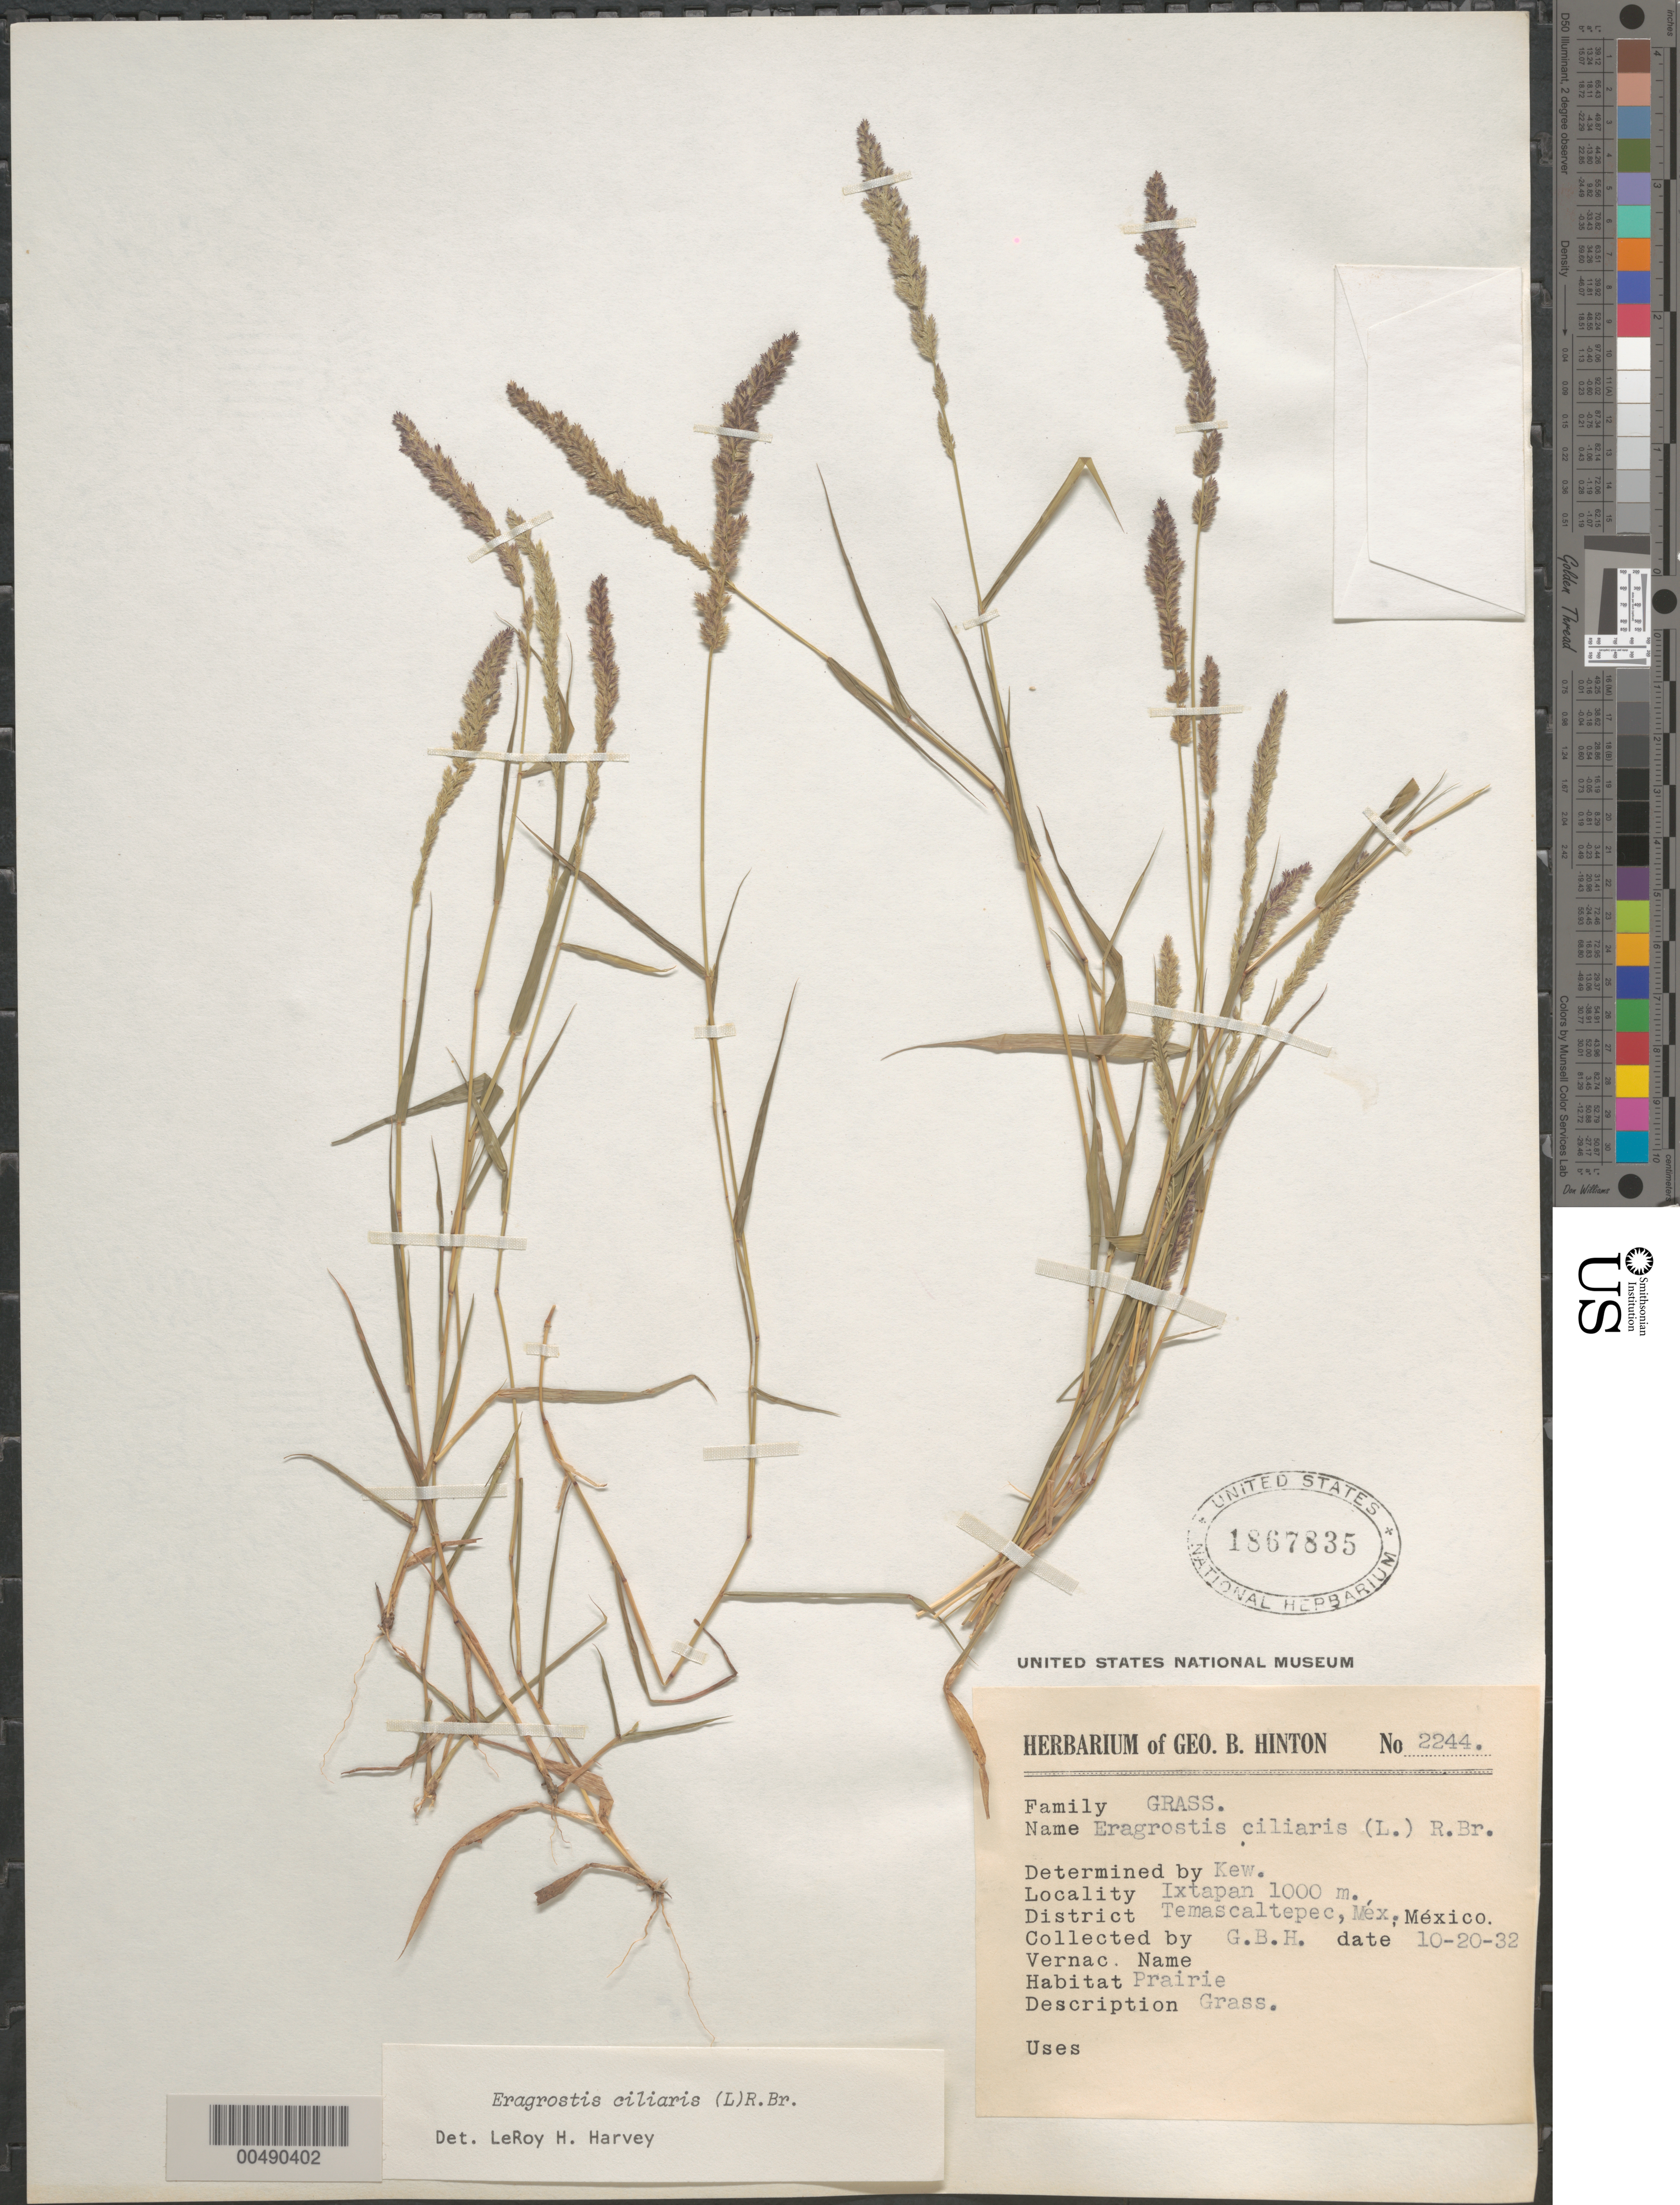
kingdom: Plantae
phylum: Tracheophyta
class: Liliopsida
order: Poales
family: Poaceae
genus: Eragrostis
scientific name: Eragrostis ciliaris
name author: (L.) R. Br.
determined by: Harvey, L. H.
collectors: G. B. Hinton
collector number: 2244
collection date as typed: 20 Oct 1932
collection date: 1932-10-20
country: Mexico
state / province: México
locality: Temascaltepec, Ixtapan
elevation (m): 1000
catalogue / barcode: US 1867835